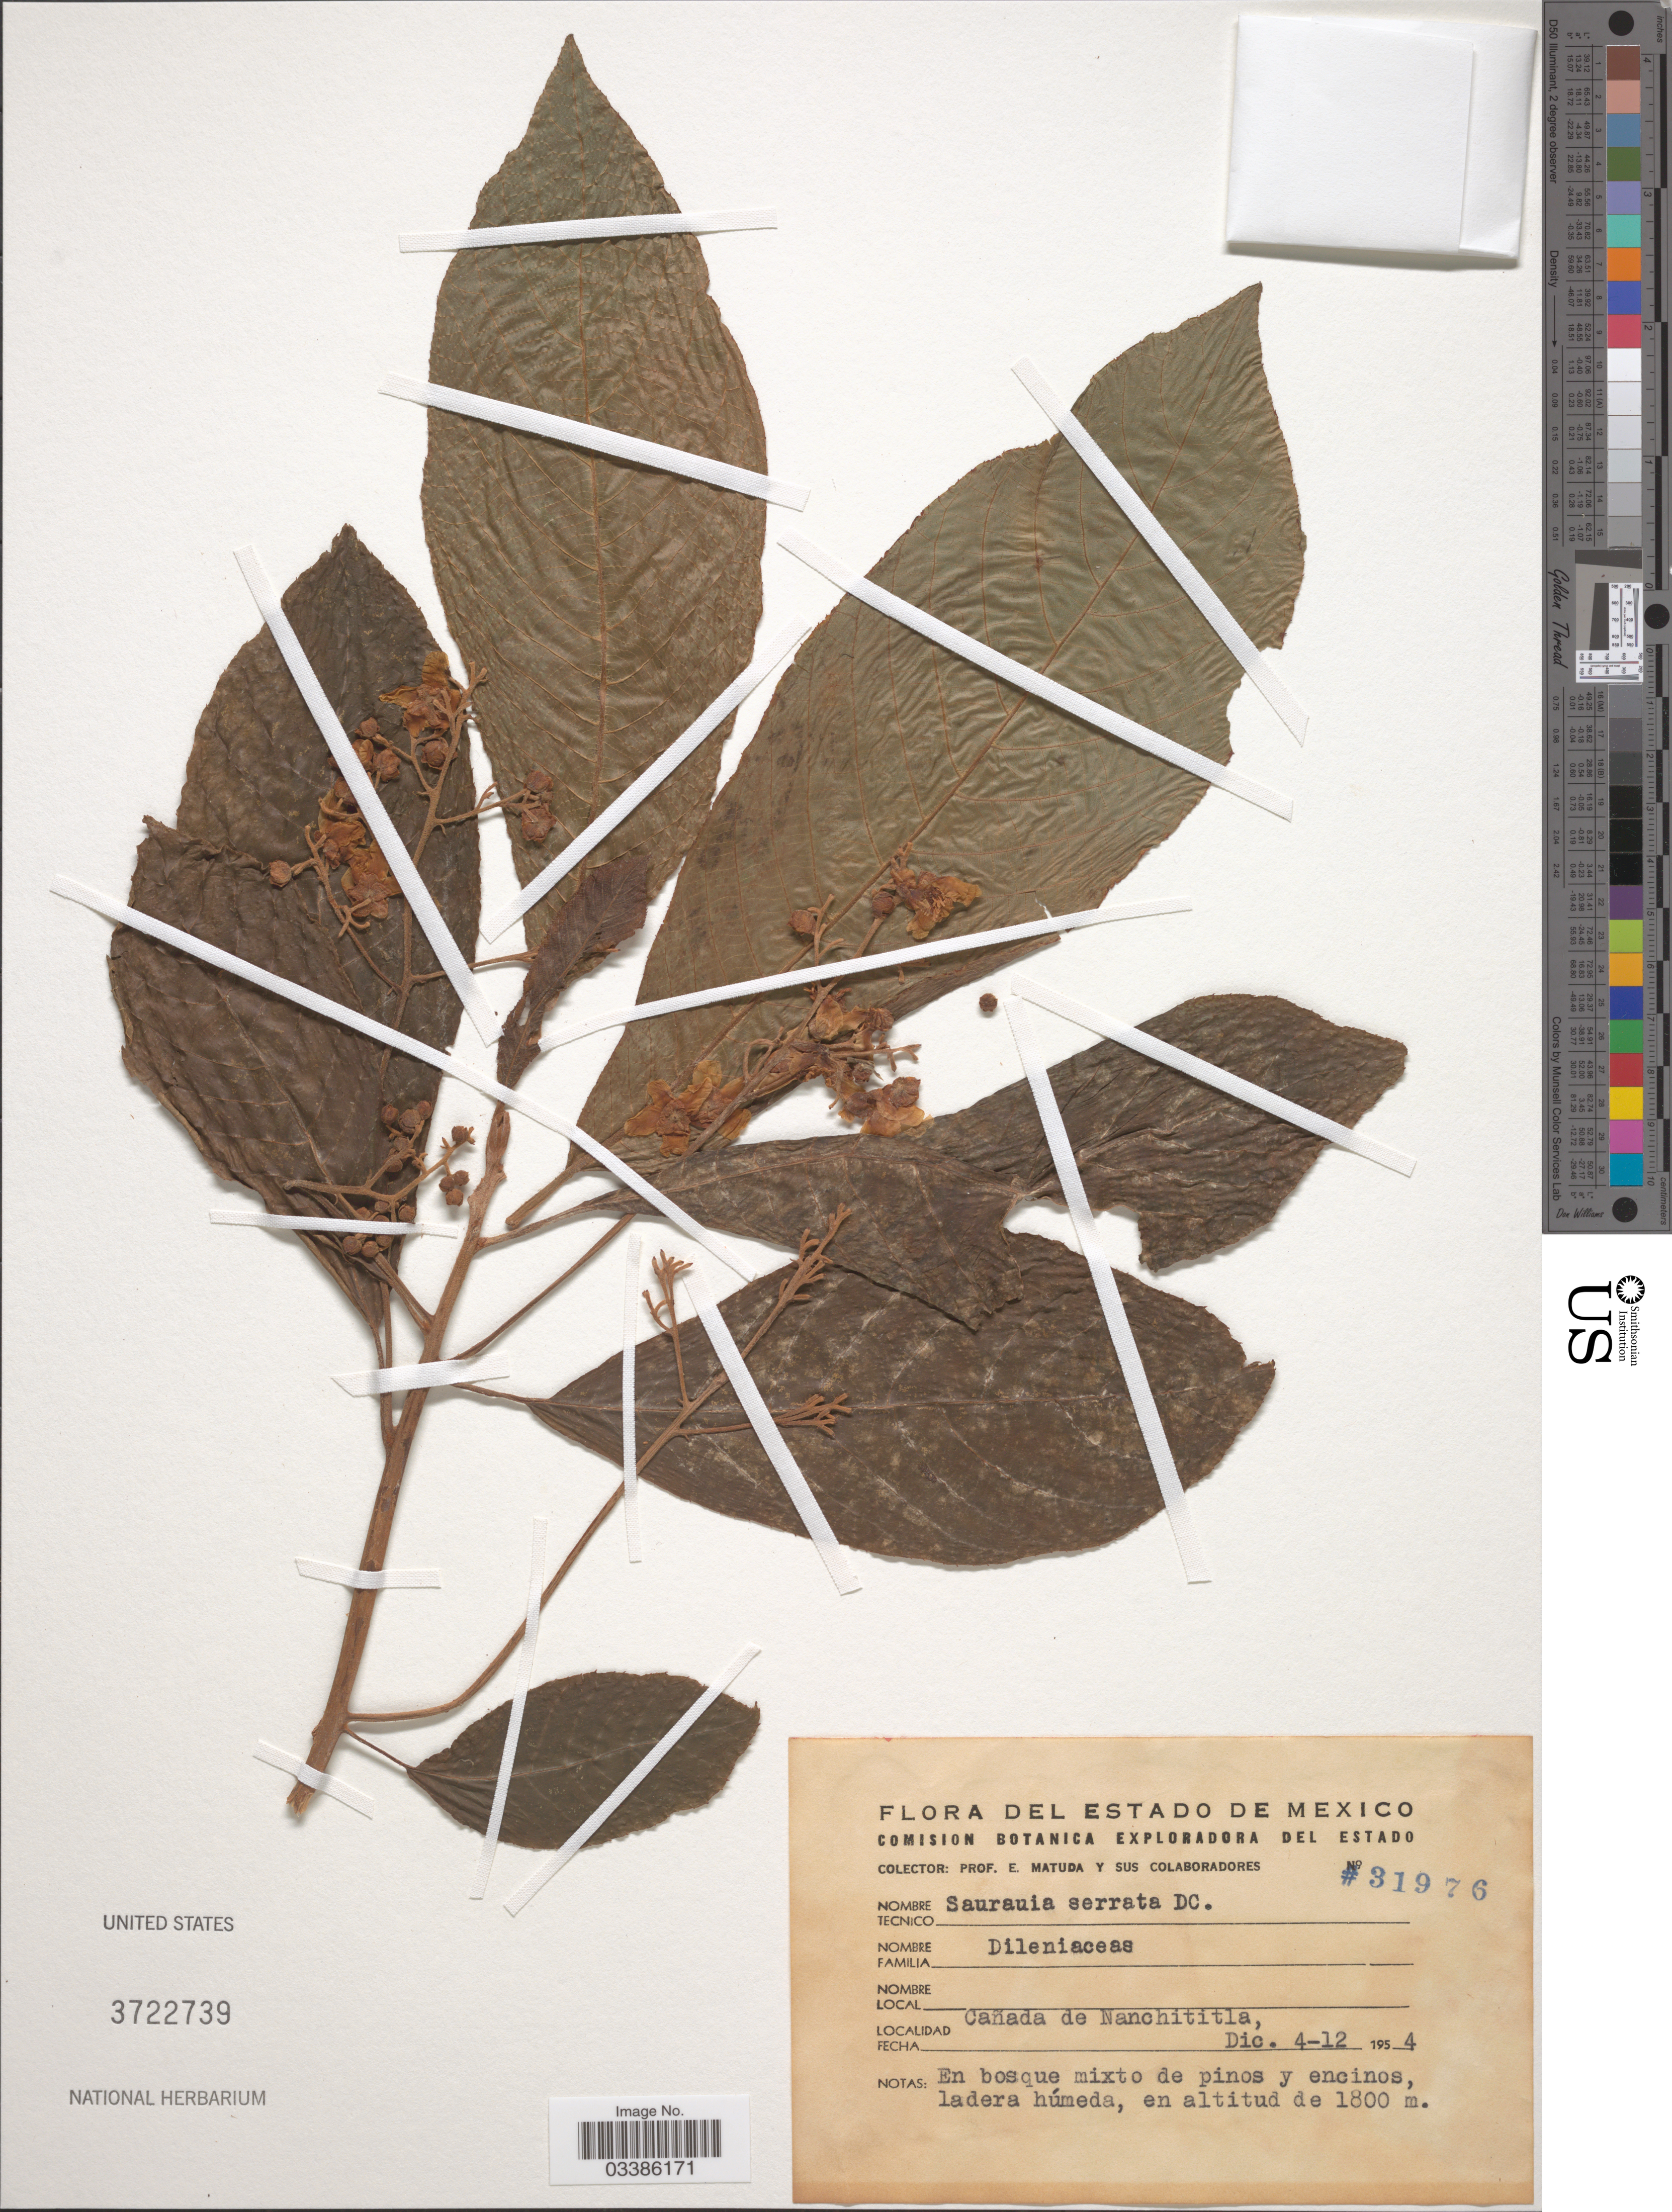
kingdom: Plantae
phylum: Tracheophyta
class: Magnoliopsida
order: Ericales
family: Actinidiaceae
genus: Saurauia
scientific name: Saurauia serrata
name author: DC.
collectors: E. Matuda & Sus Colaboradores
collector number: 31976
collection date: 1954-12-04/1954-12-12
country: Mexico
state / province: México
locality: Cañada de Nanchititla.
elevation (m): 1800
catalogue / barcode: US 3722739